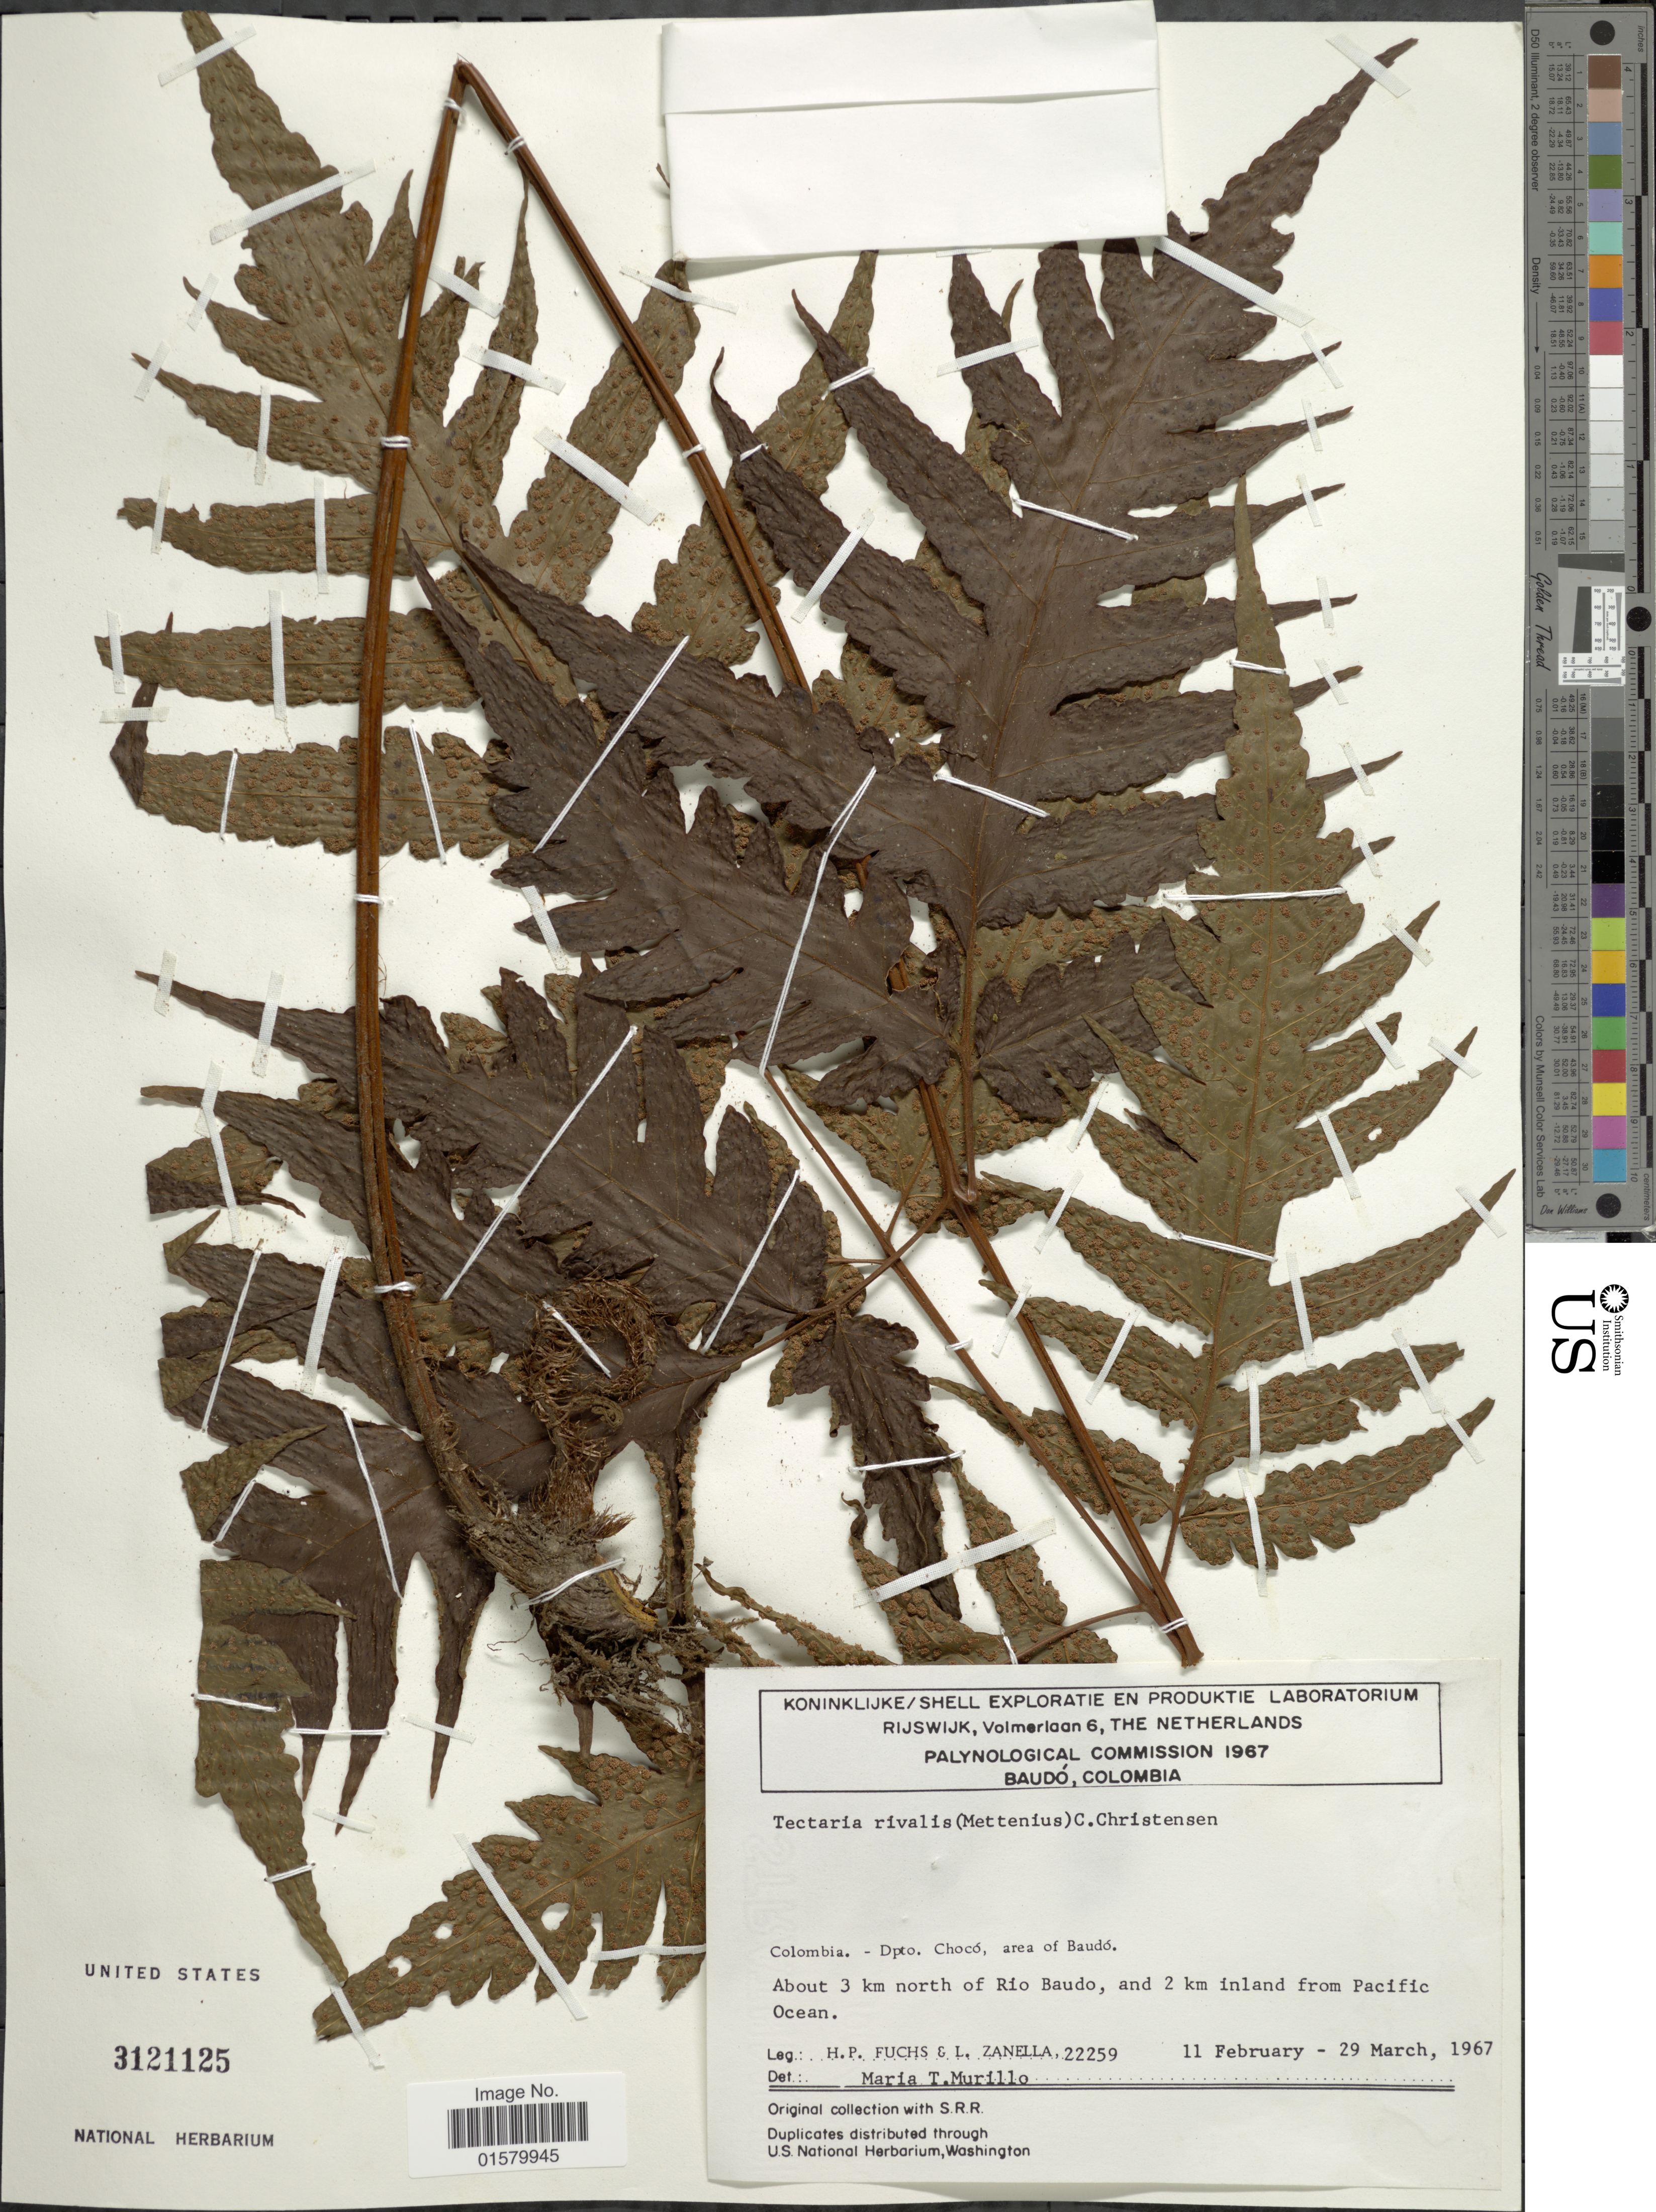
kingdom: Plantae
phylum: Tracheophyta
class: Polypodiopsida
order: Polypodiales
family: Tectariaceae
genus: Tectaria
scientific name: Tectaria rivalis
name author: (Mett. ex Kuhn) C. Chr.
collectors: H. P. Fuchs & L. Zanella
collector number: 22259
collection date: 1967-02-11/1967-03-29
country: Colombia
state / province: Chocó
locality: Colombia, Dpto. Choco, area of Baudo, about 3 km north of Rio Baudo, and 2 km inland from Pacific Ocean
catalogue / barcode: US 3121125